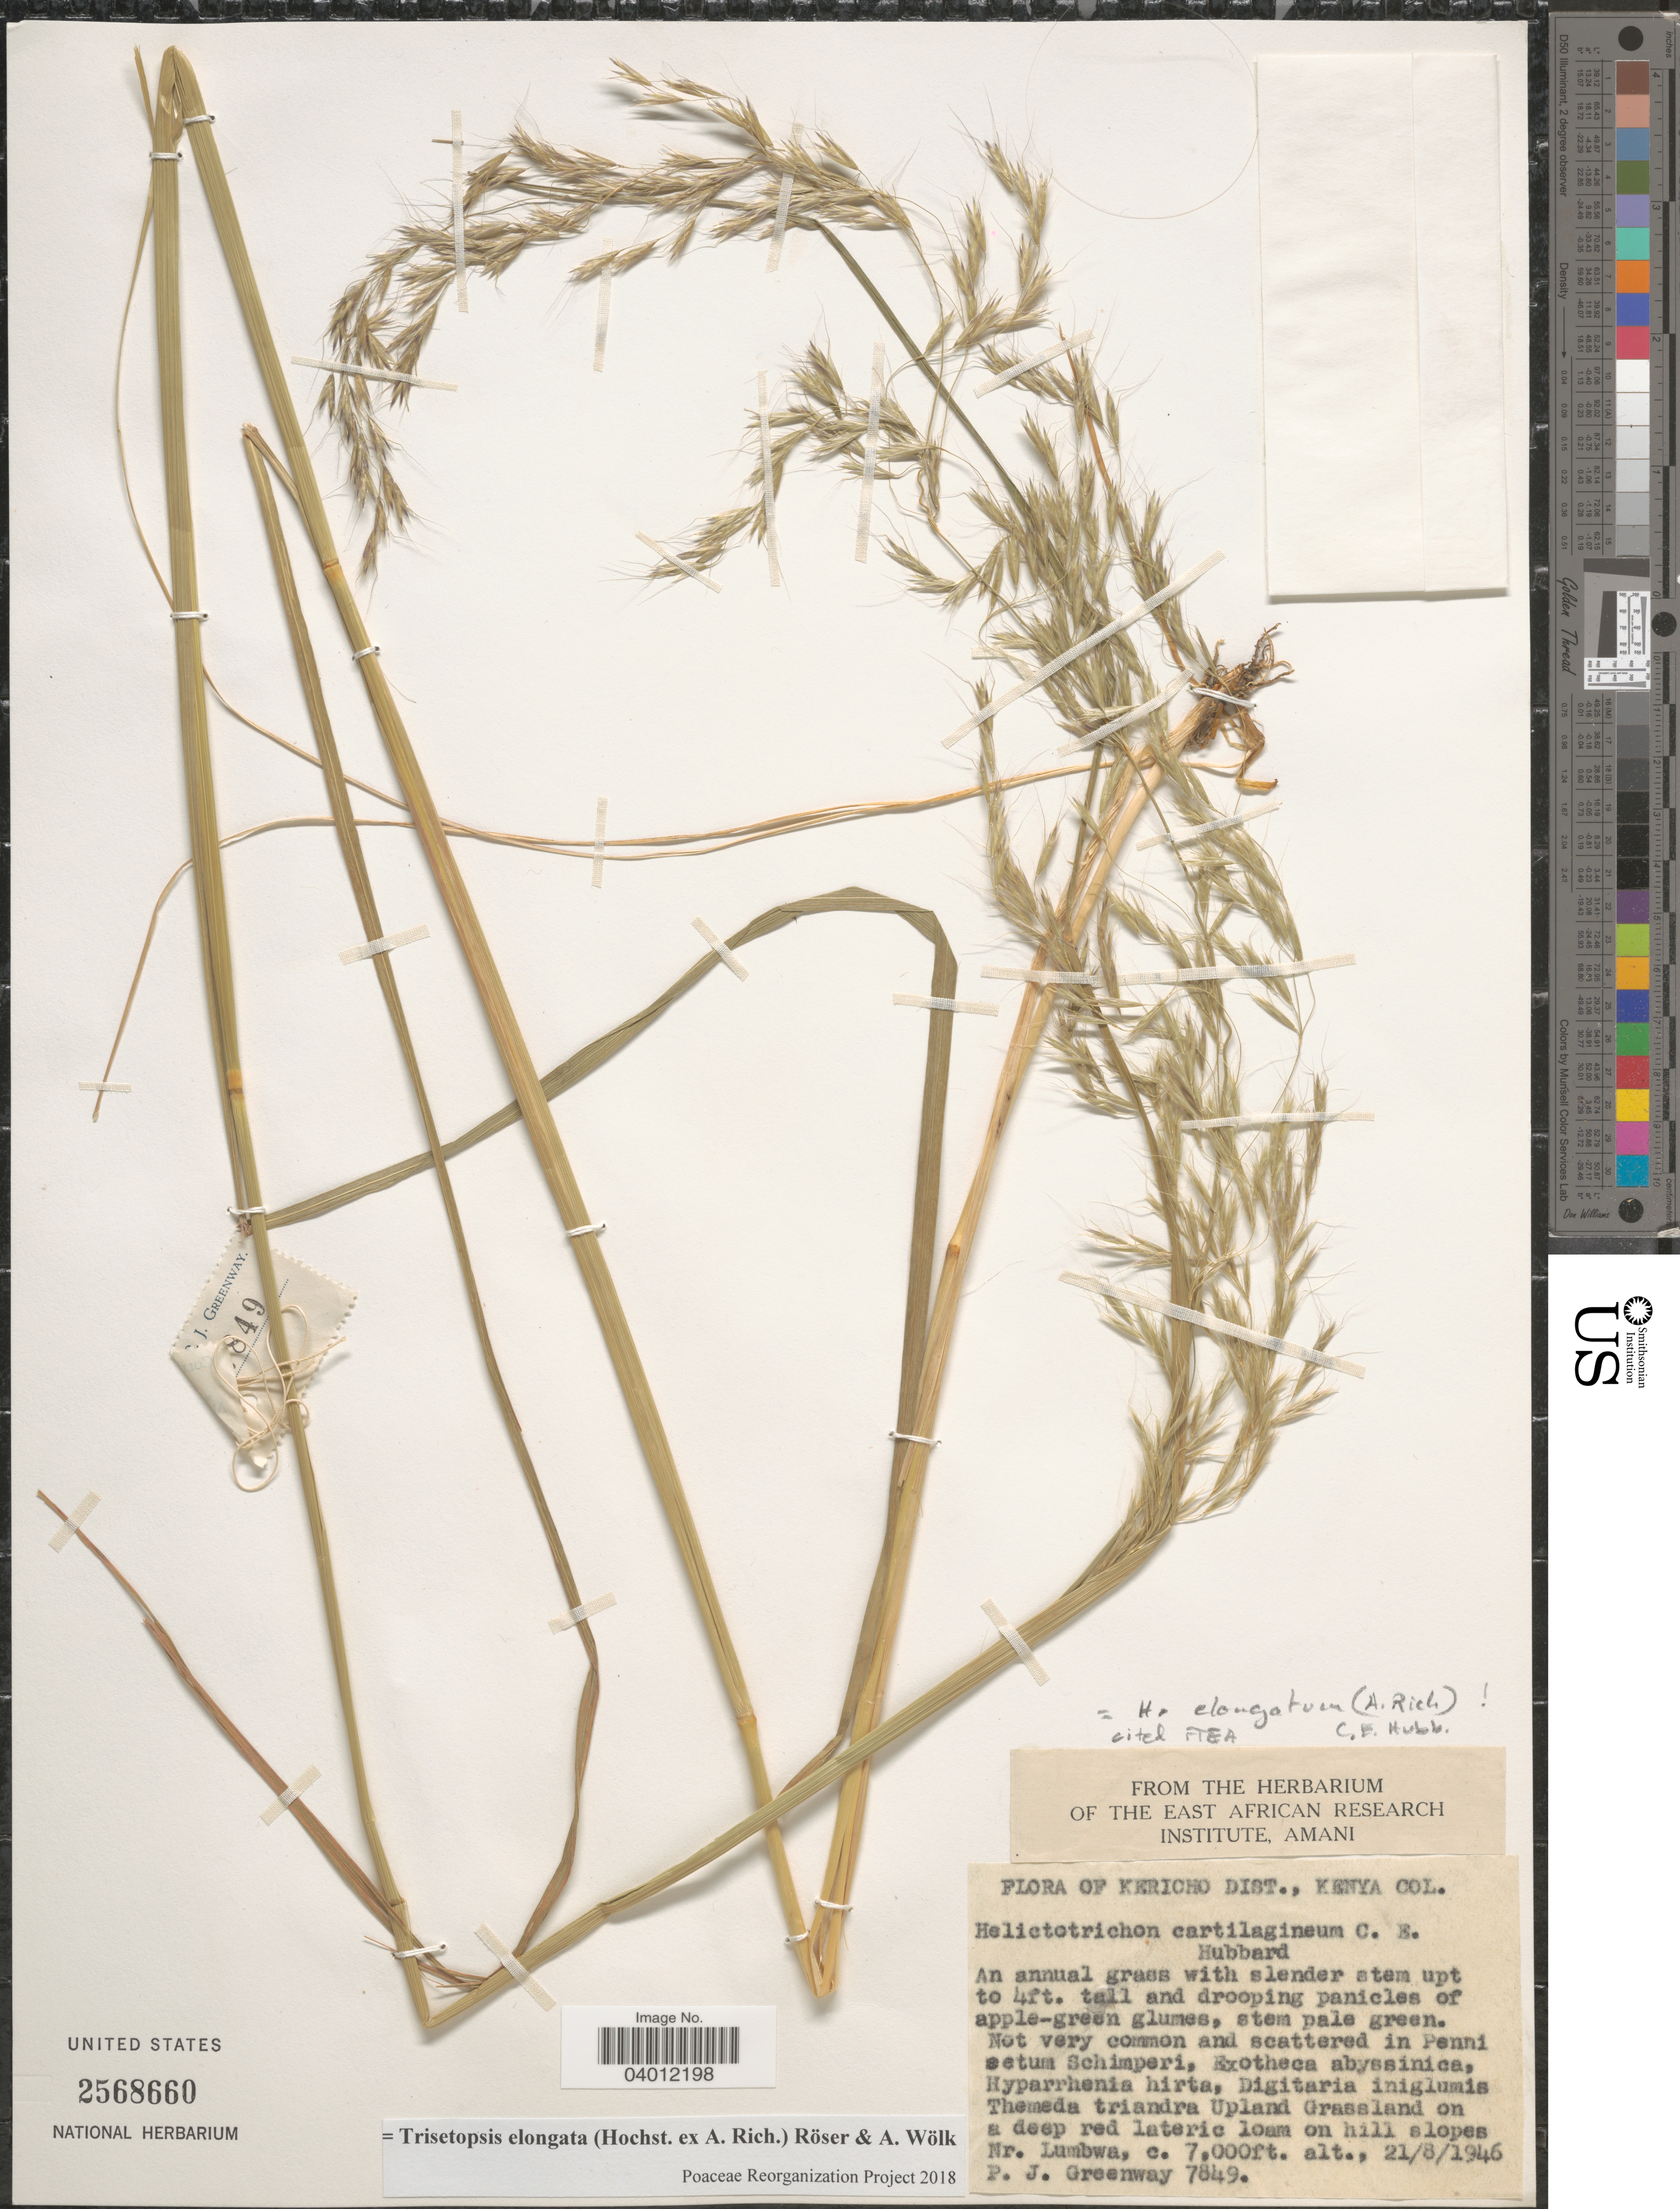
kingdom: Plantae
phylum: Tracheophyta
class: Liliopsida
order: Poales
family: Poaceae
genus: Trisetopsis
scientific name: Trisetopsis elongata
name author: (Hochst. ex A. Rich.) Röser & Wölk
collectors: P. J. Greenway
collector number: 7849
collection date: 1946-08-21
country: Kenya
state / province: Kericho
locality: Kericho Dist. Themeda triandra Upland Grassland on a deep red lateric loam on hill slopes Nr. Lumbwa.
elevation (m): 2134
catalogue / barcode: US 2568660